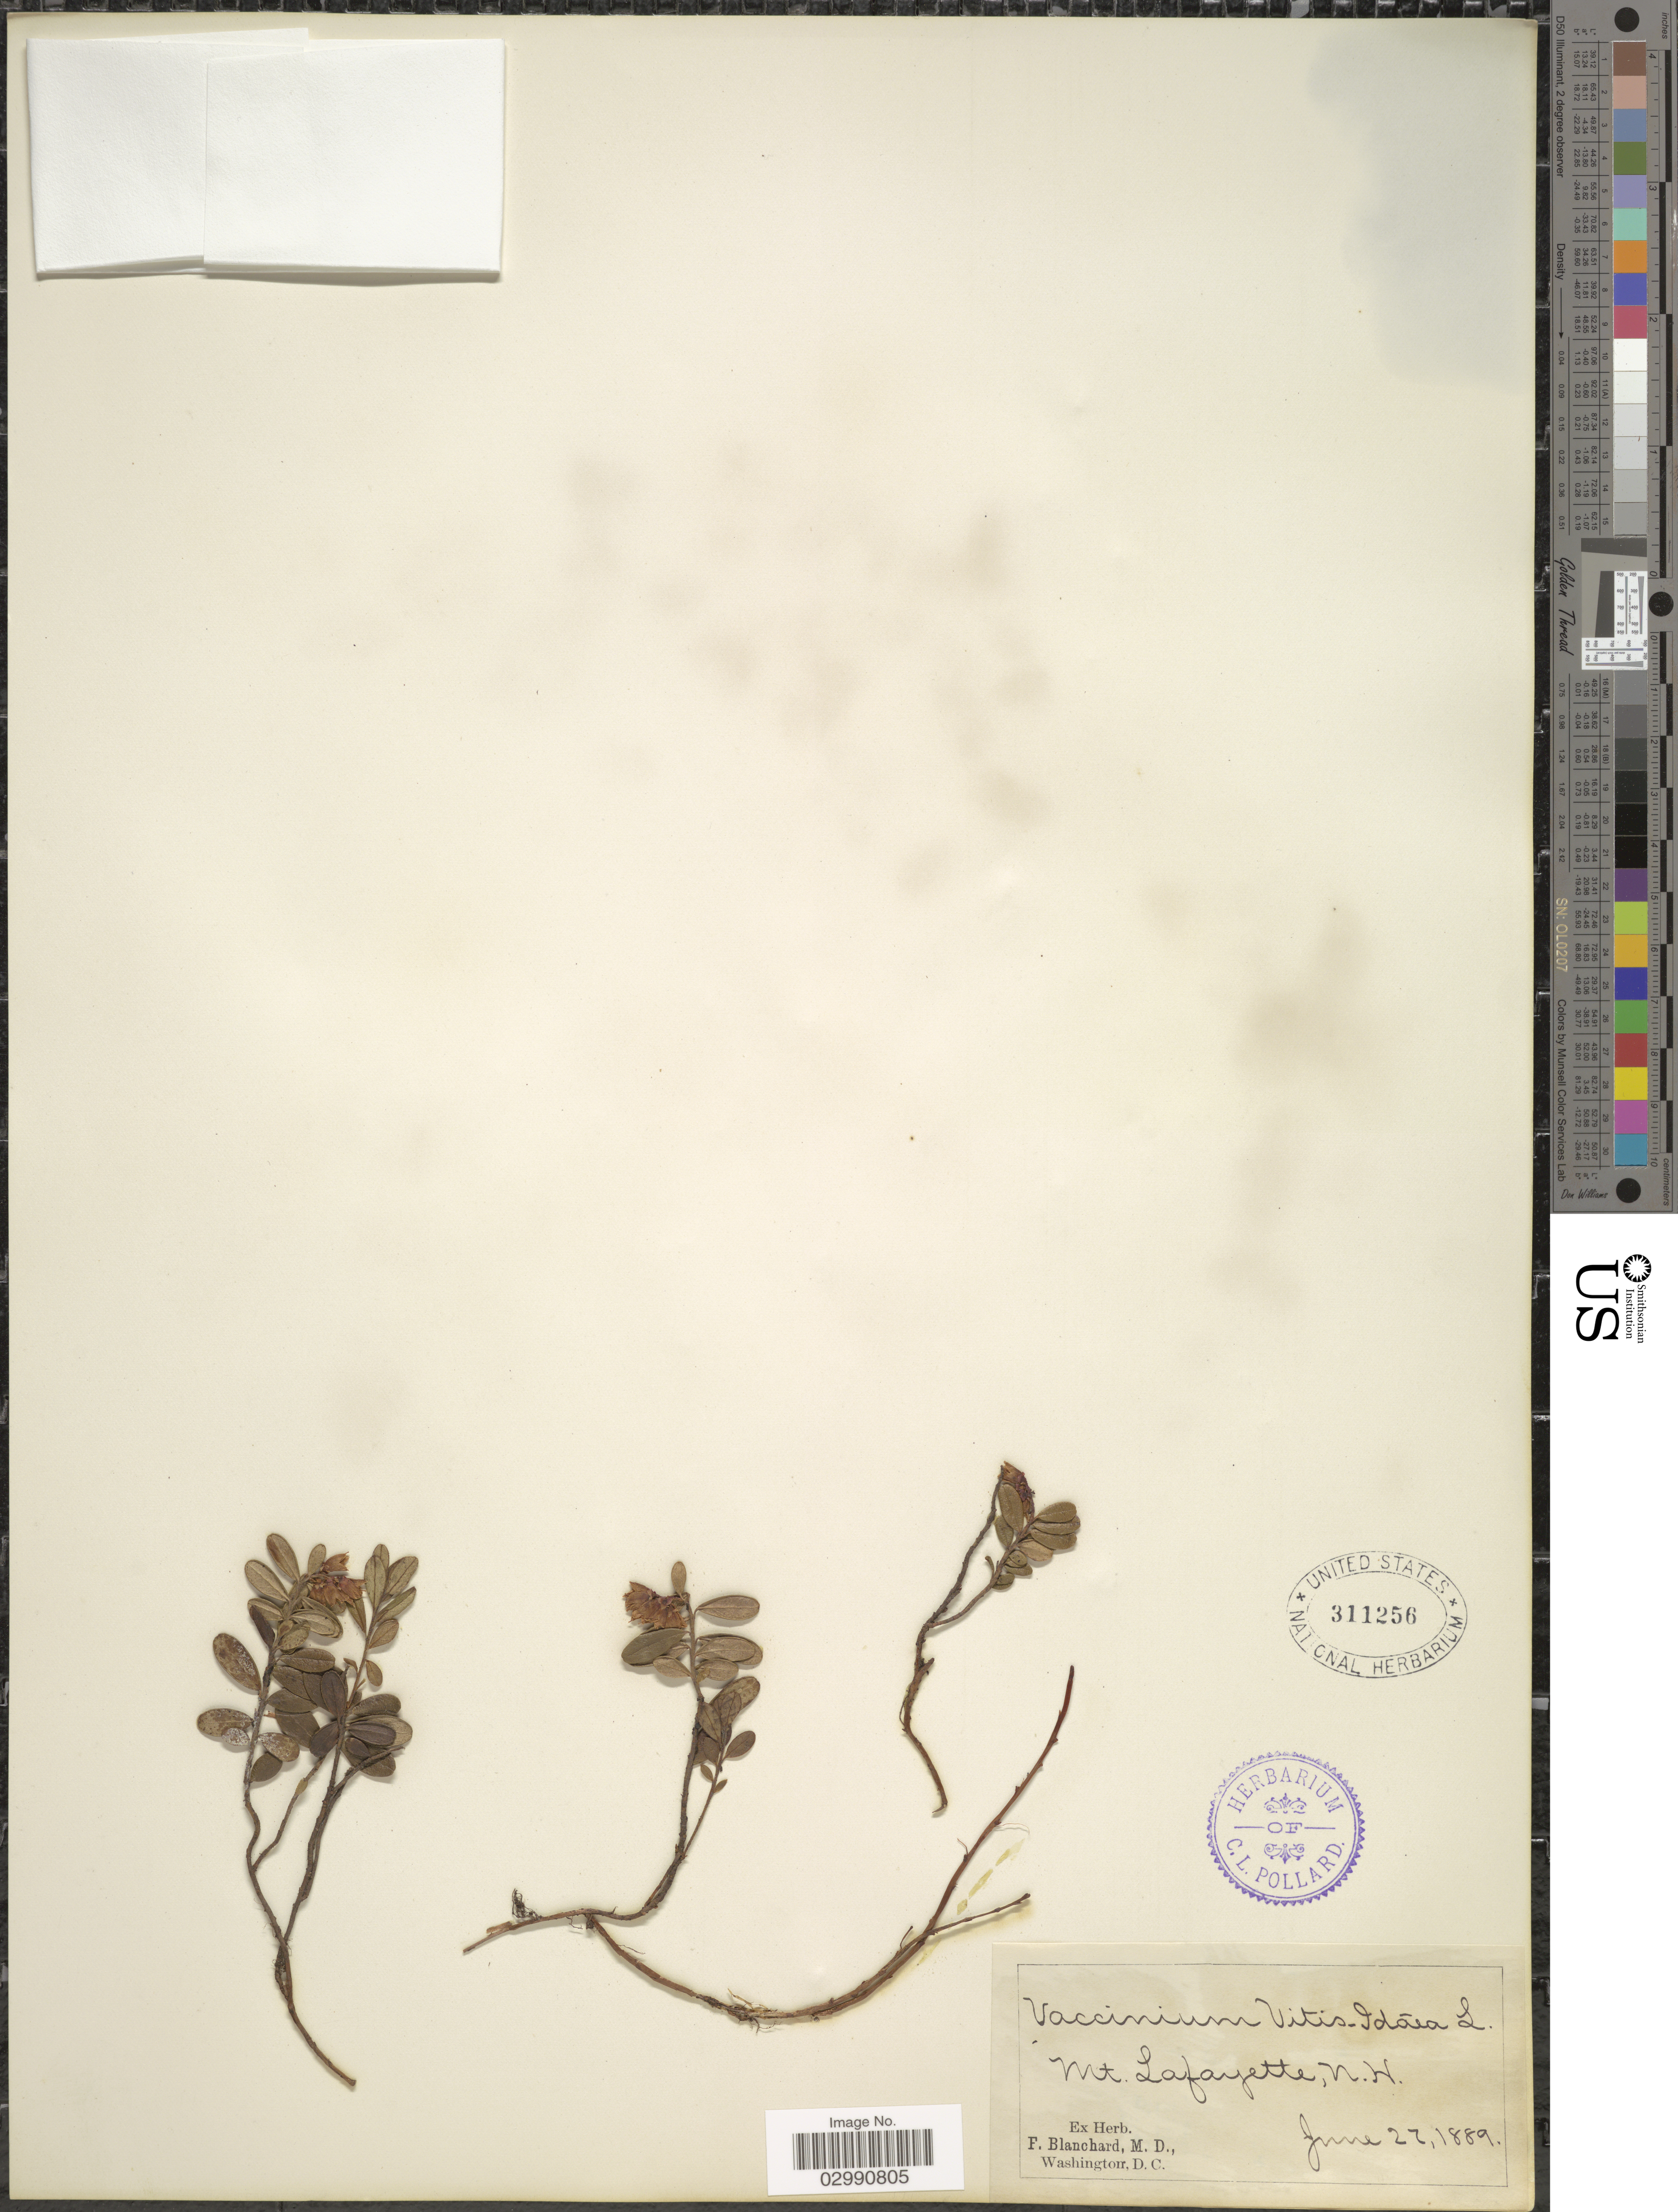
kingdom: Plantae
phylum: Tracheophyta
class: Magnoliopsida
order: Ericales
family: Ericaceae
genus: Vaccinium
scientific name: Vaccinium vitis-idaea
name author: L.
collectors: ex herb. F. Blanchard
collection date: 1889-06-22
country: United States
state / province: New Hampshire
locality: Mt. Lafayette, N.H.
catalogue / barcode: US 311256